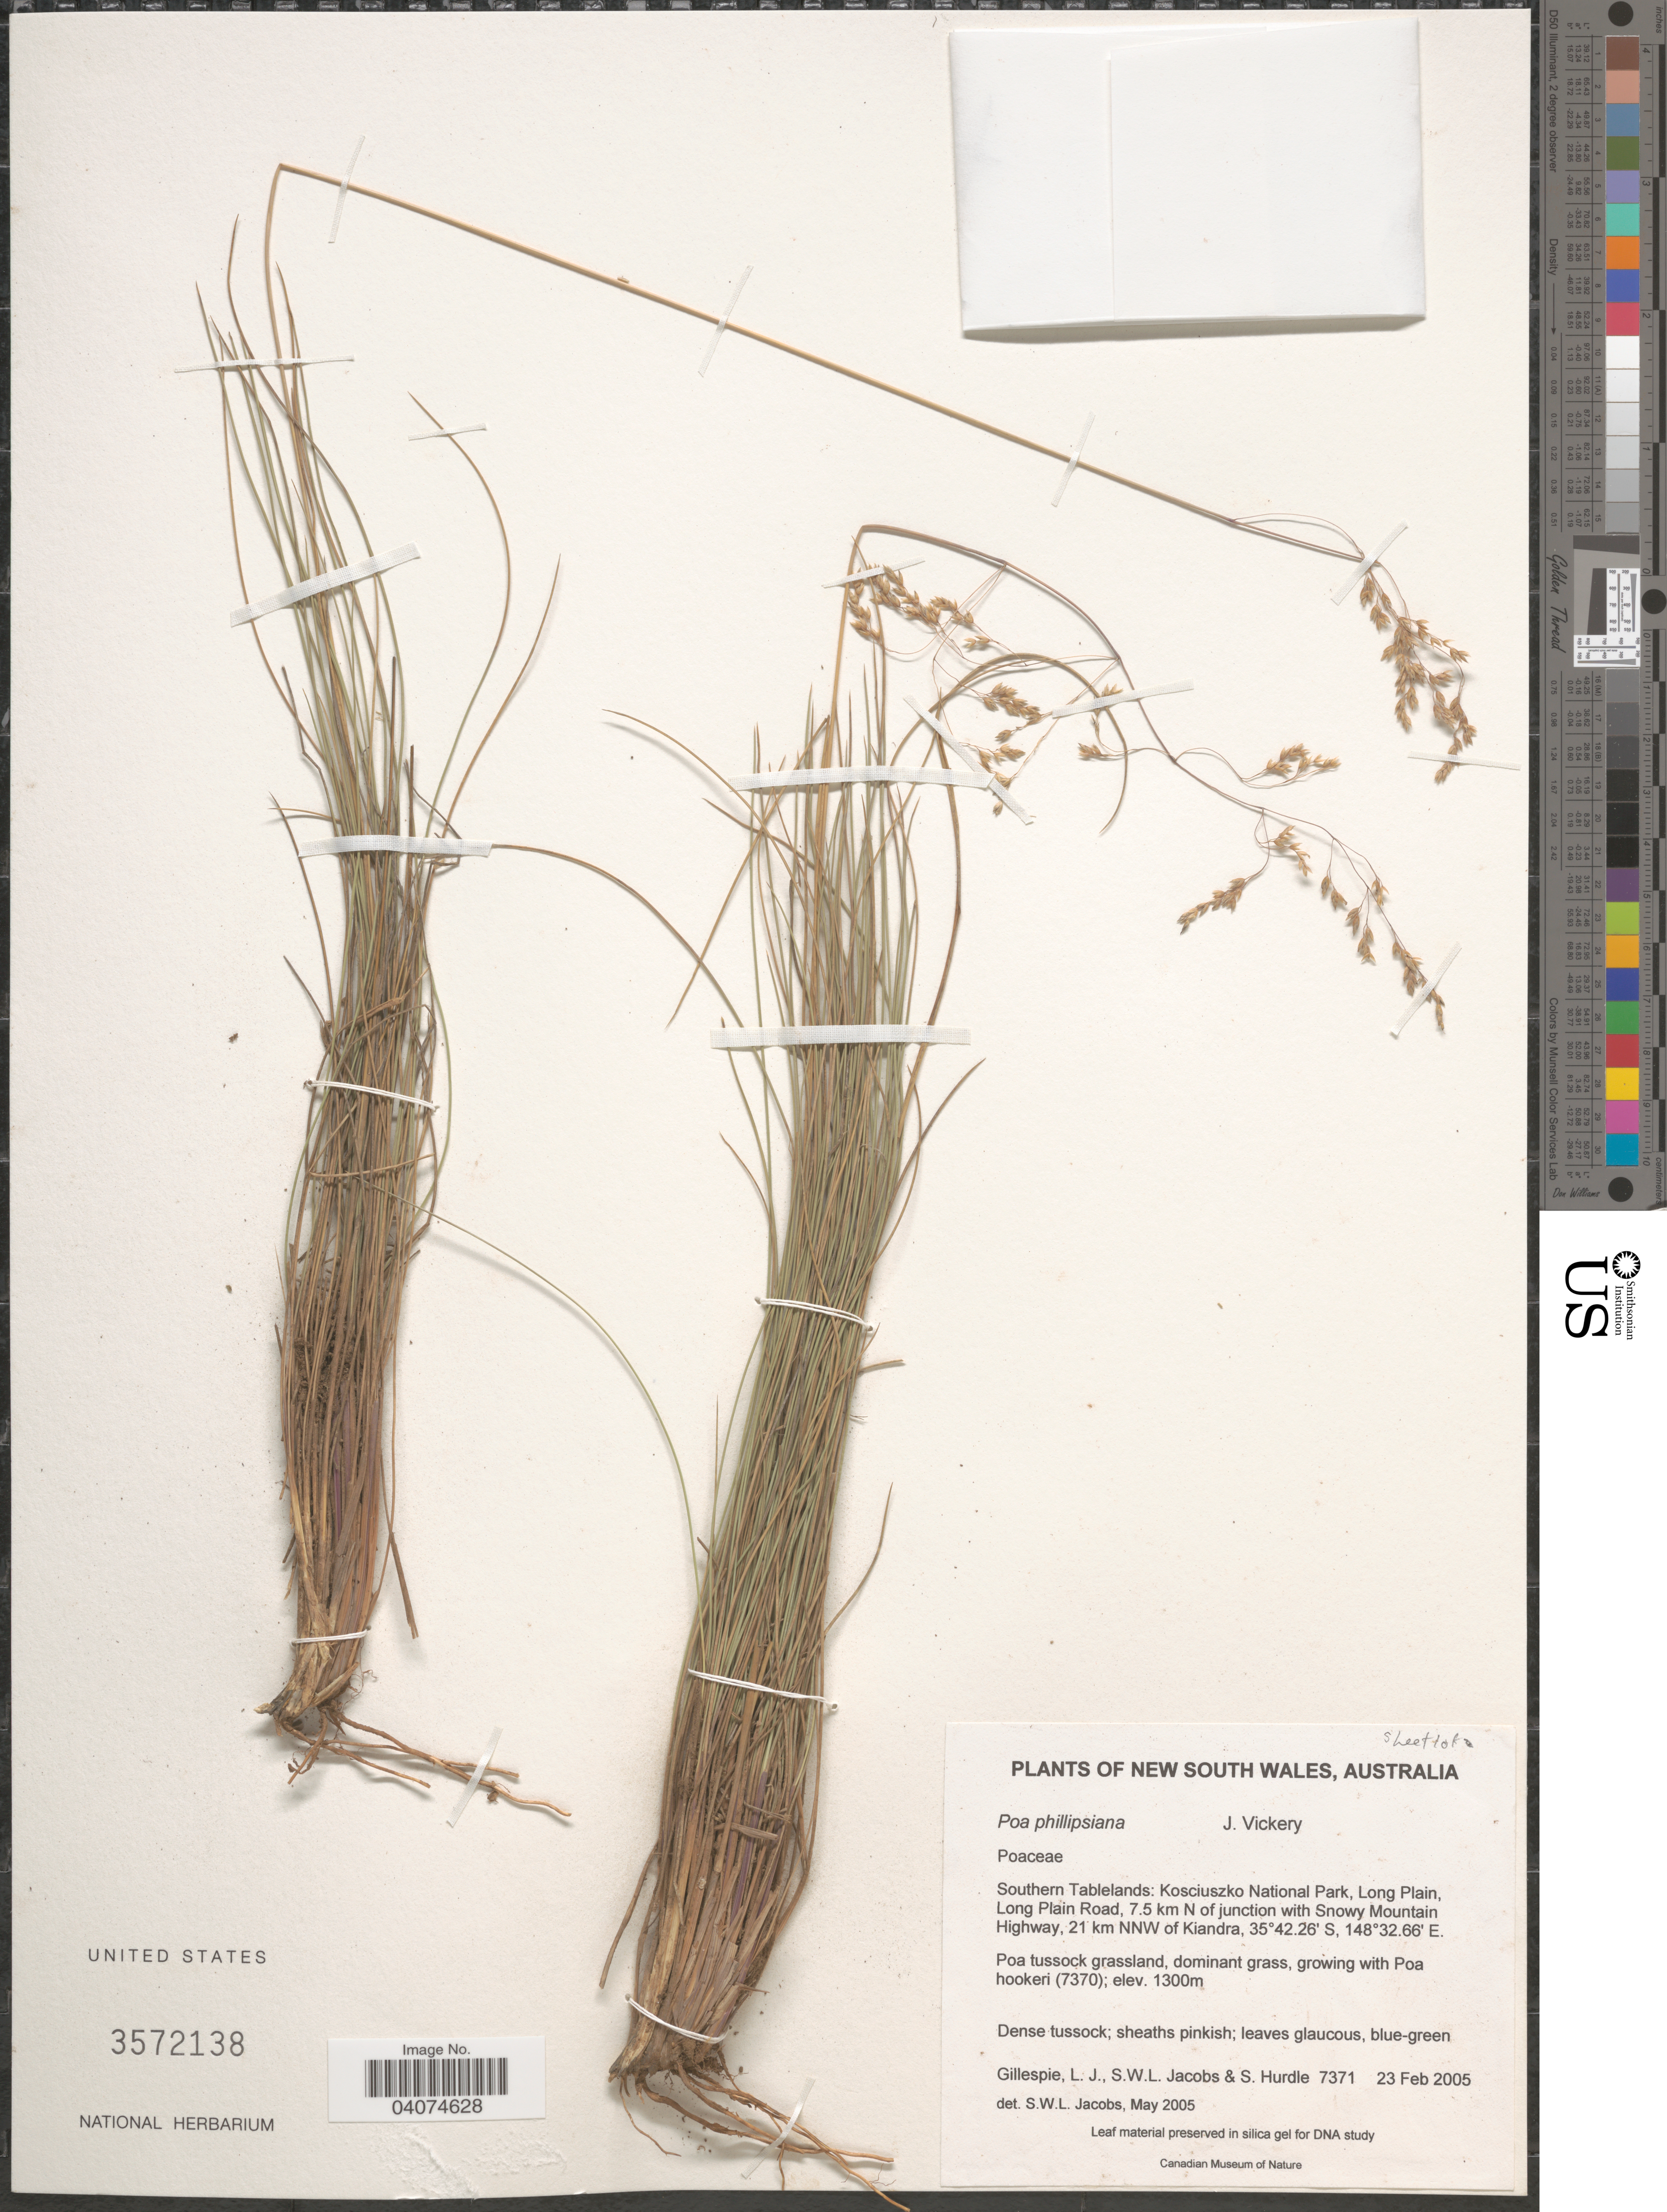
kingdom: Plantae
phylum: Tracheophyta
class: Liliopsida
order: Poales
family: Poaceae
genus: Poa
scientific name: Poa phillipsiana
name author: Vickery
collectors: L. Gillespie, S. W. L. Jacobs & S. Hurdle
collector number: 7371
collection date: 2005-02-23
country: Australia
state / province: New South Wales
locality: Southern Tablelands: Kosciuszko National Park, Long Plain, Long Plain Road, 7.5 km N of junction with Snowy Mountain Highway, 21 km NNW of Kiandra.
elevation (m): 1300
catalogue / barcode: US 3572138